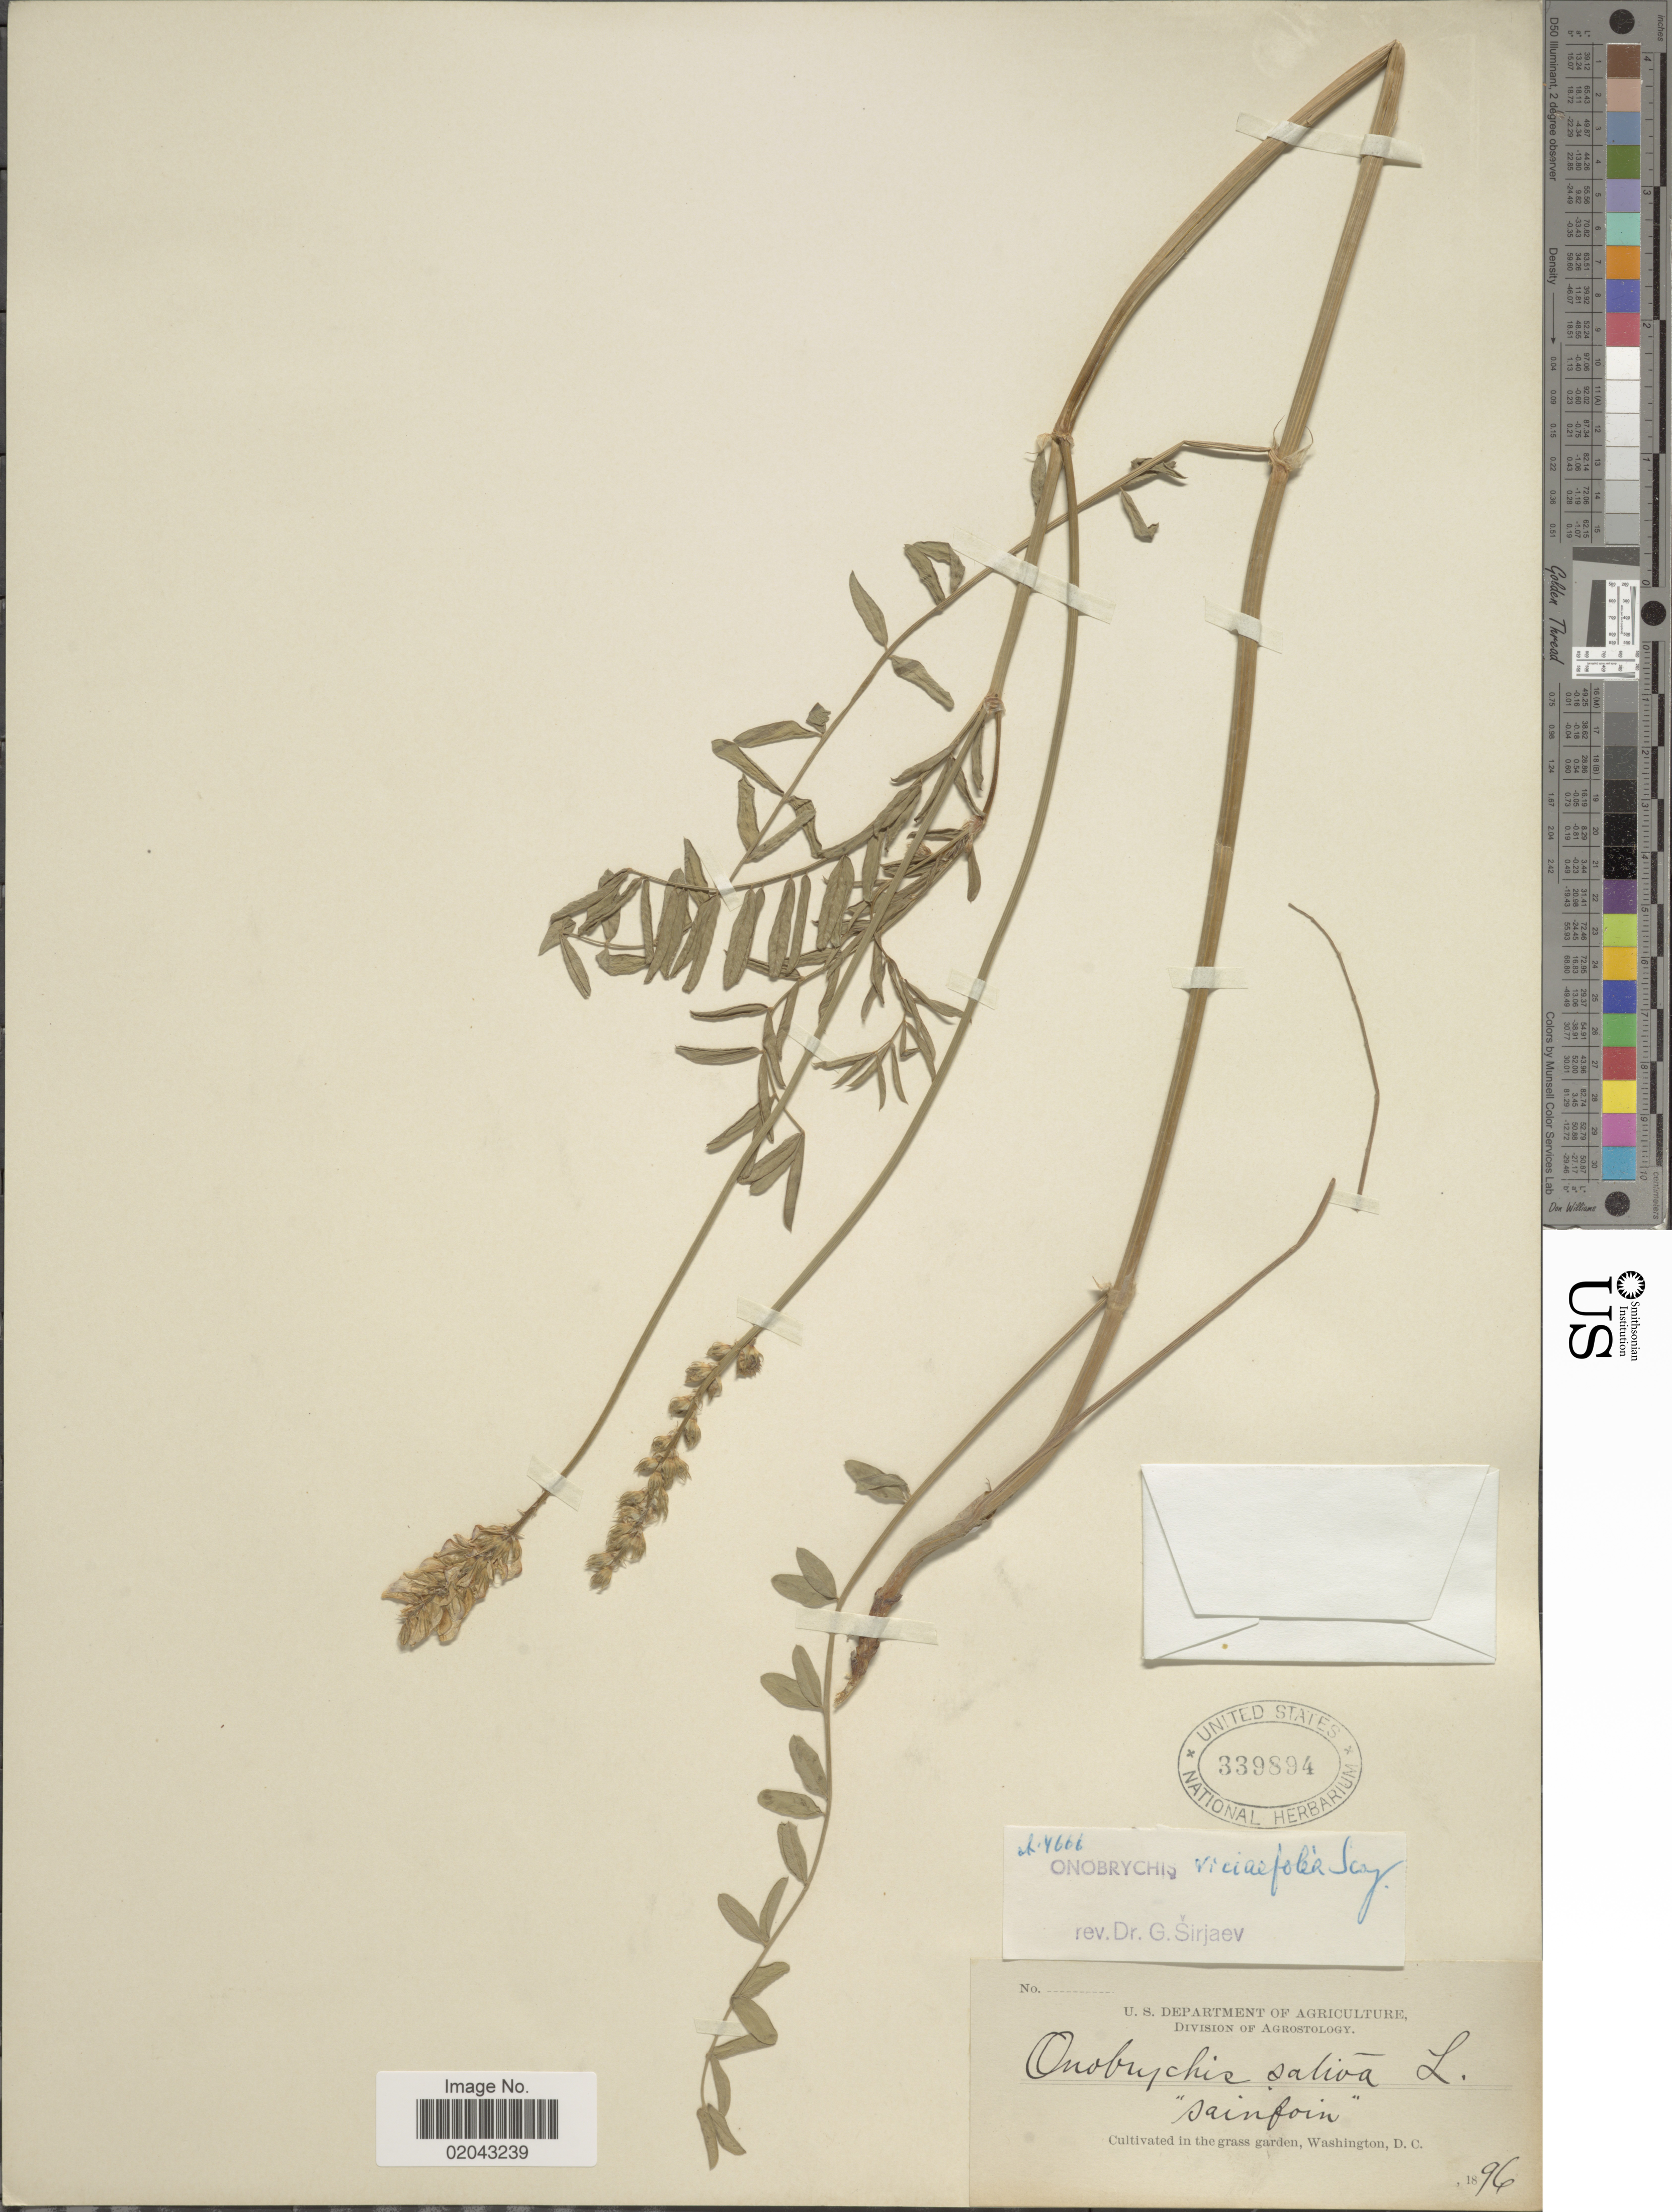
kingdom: Plantae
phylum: Tracheophyta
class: Magnoliopsida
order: Fabales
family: Fabaceae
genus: Onobrychis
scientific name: Onobrychis viciaefolia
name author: Trautv.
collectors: U.S. Department of Agriculture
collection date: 1896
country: United States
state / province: District of Columbia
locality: Washington, D.C. grass garden.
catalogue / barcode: US 339894